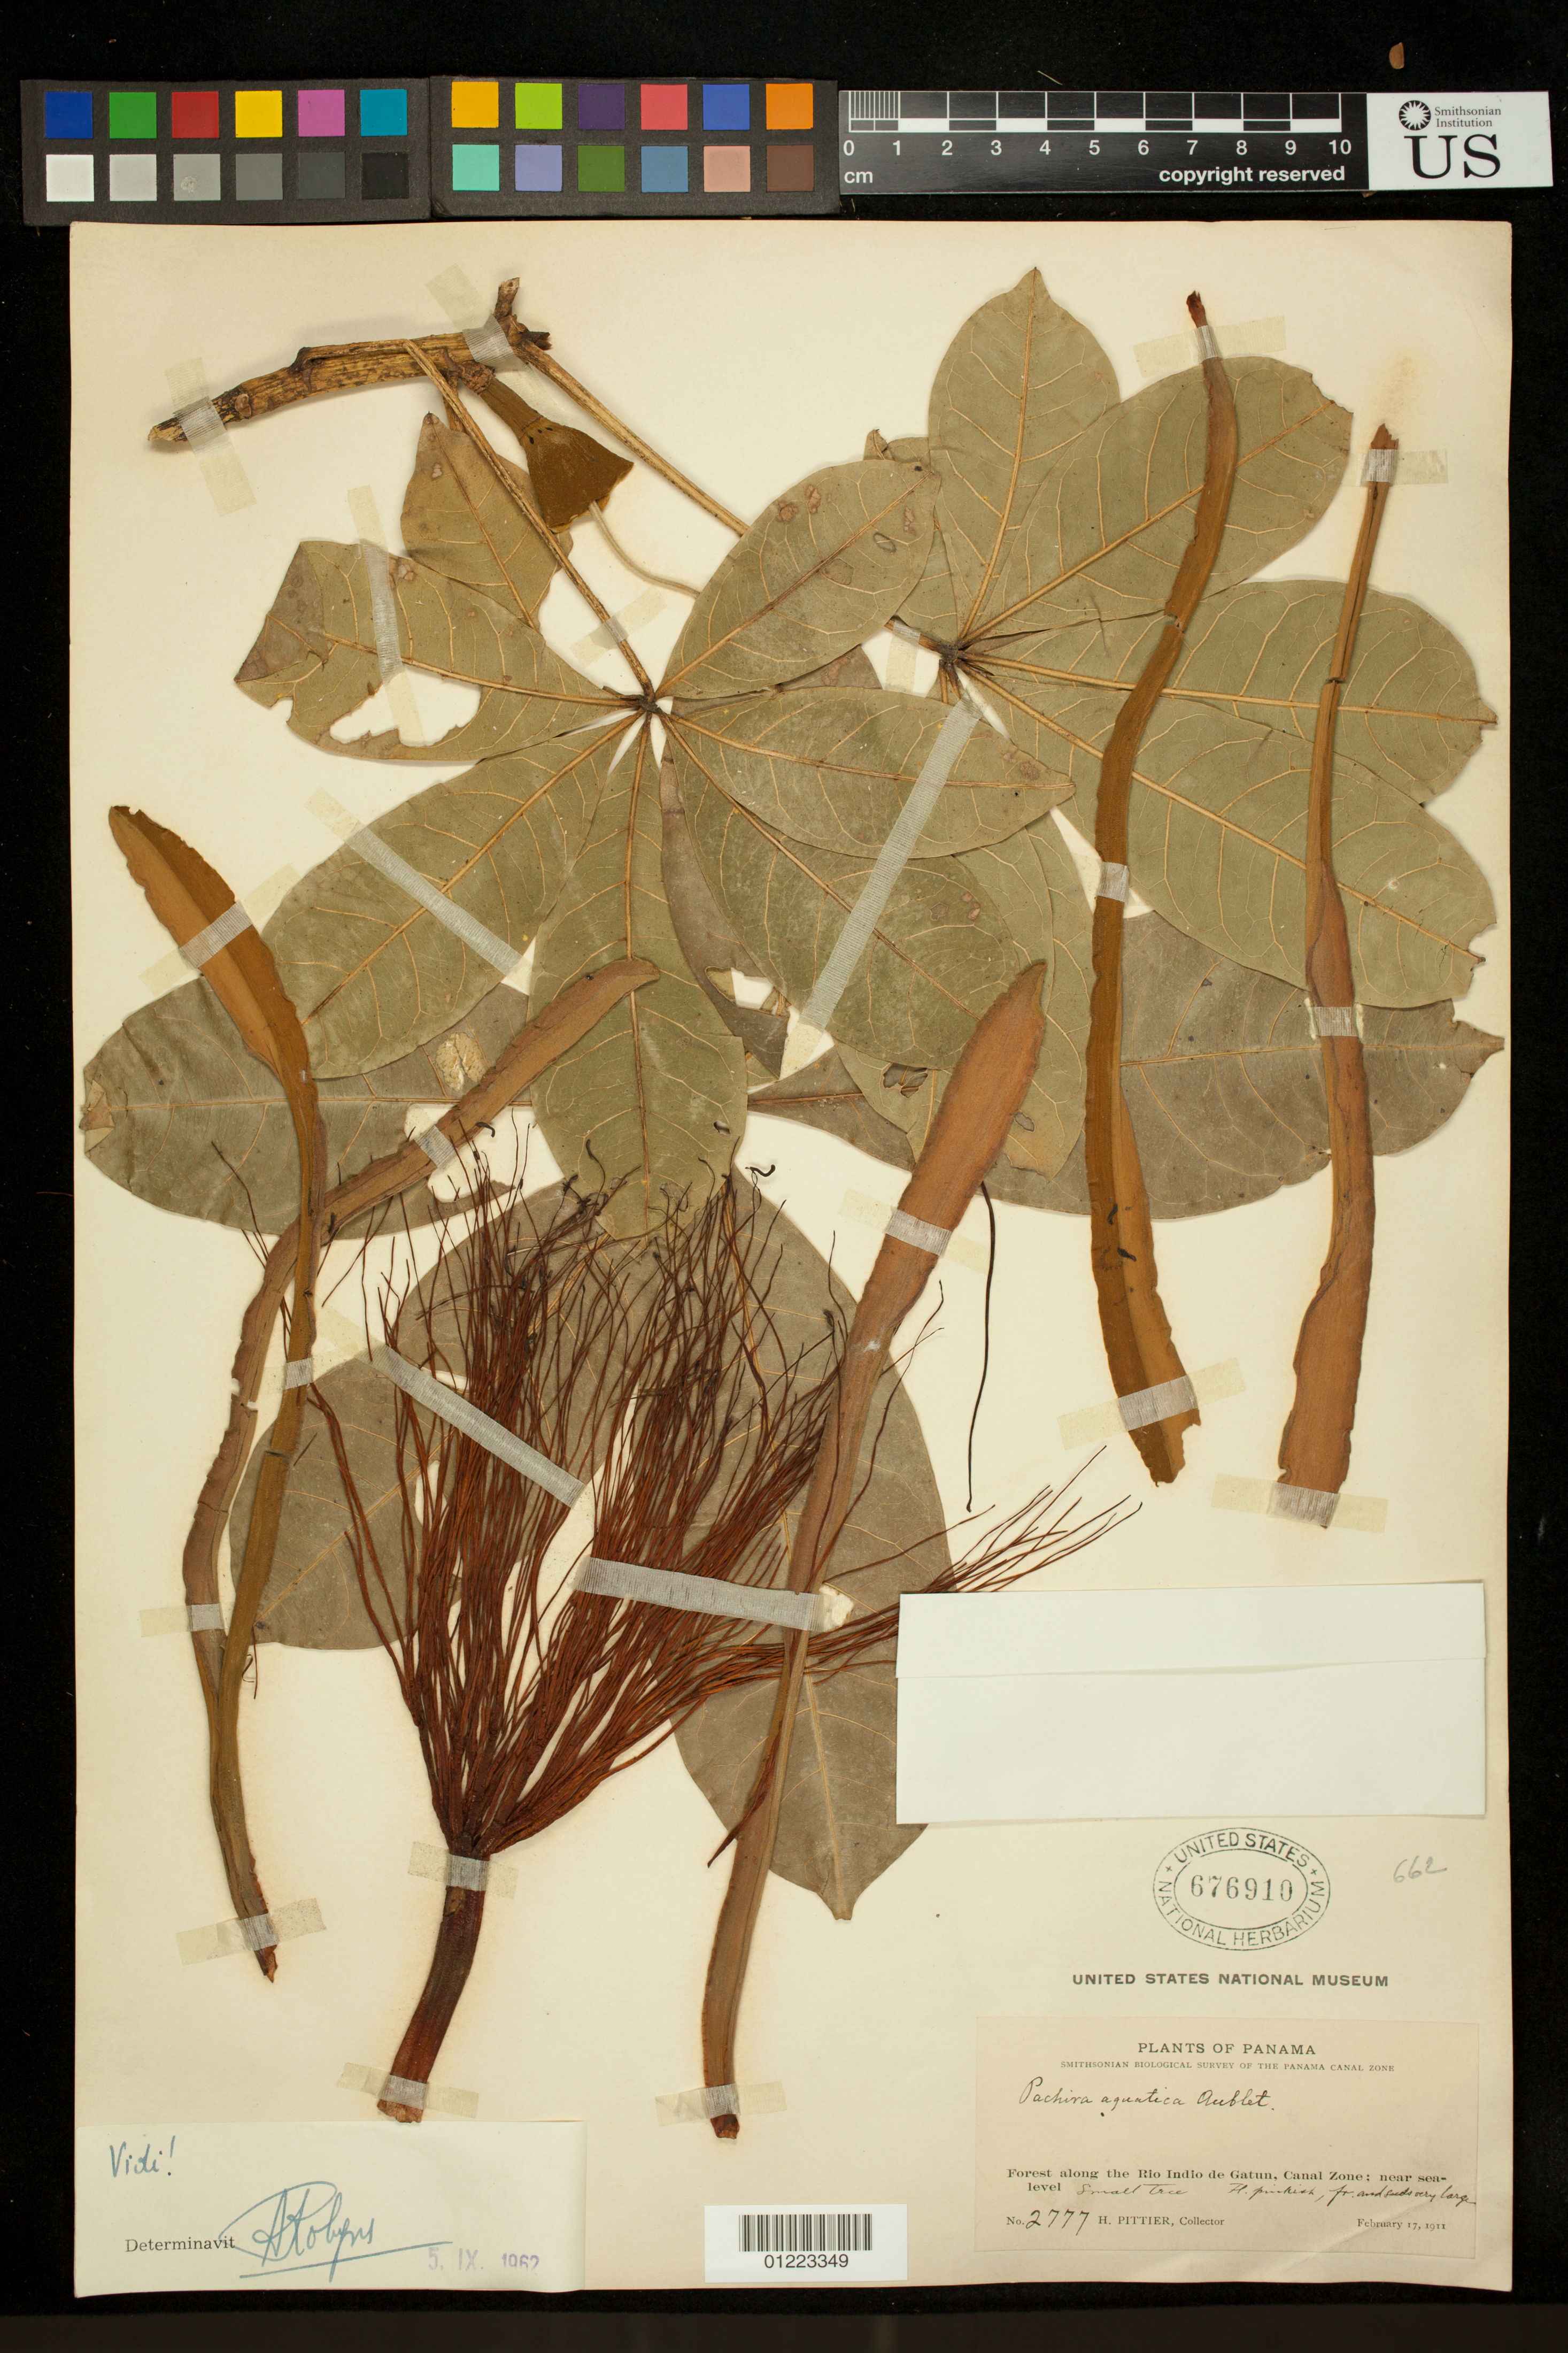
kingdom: Plantae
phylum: Tracheophyta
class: Magnoliopsida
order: Malvales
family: Malvaceae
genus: Pachira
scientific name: Pachira aquatica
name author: Aubl.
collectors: H. F. Pittier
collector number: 2777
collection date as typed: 2/17/1911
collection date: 1911-02-17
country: Panama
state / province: Colón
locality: Forest along the Rio Indio de Gatun, Canal Zone: near sea-level.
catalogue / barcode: US 676910